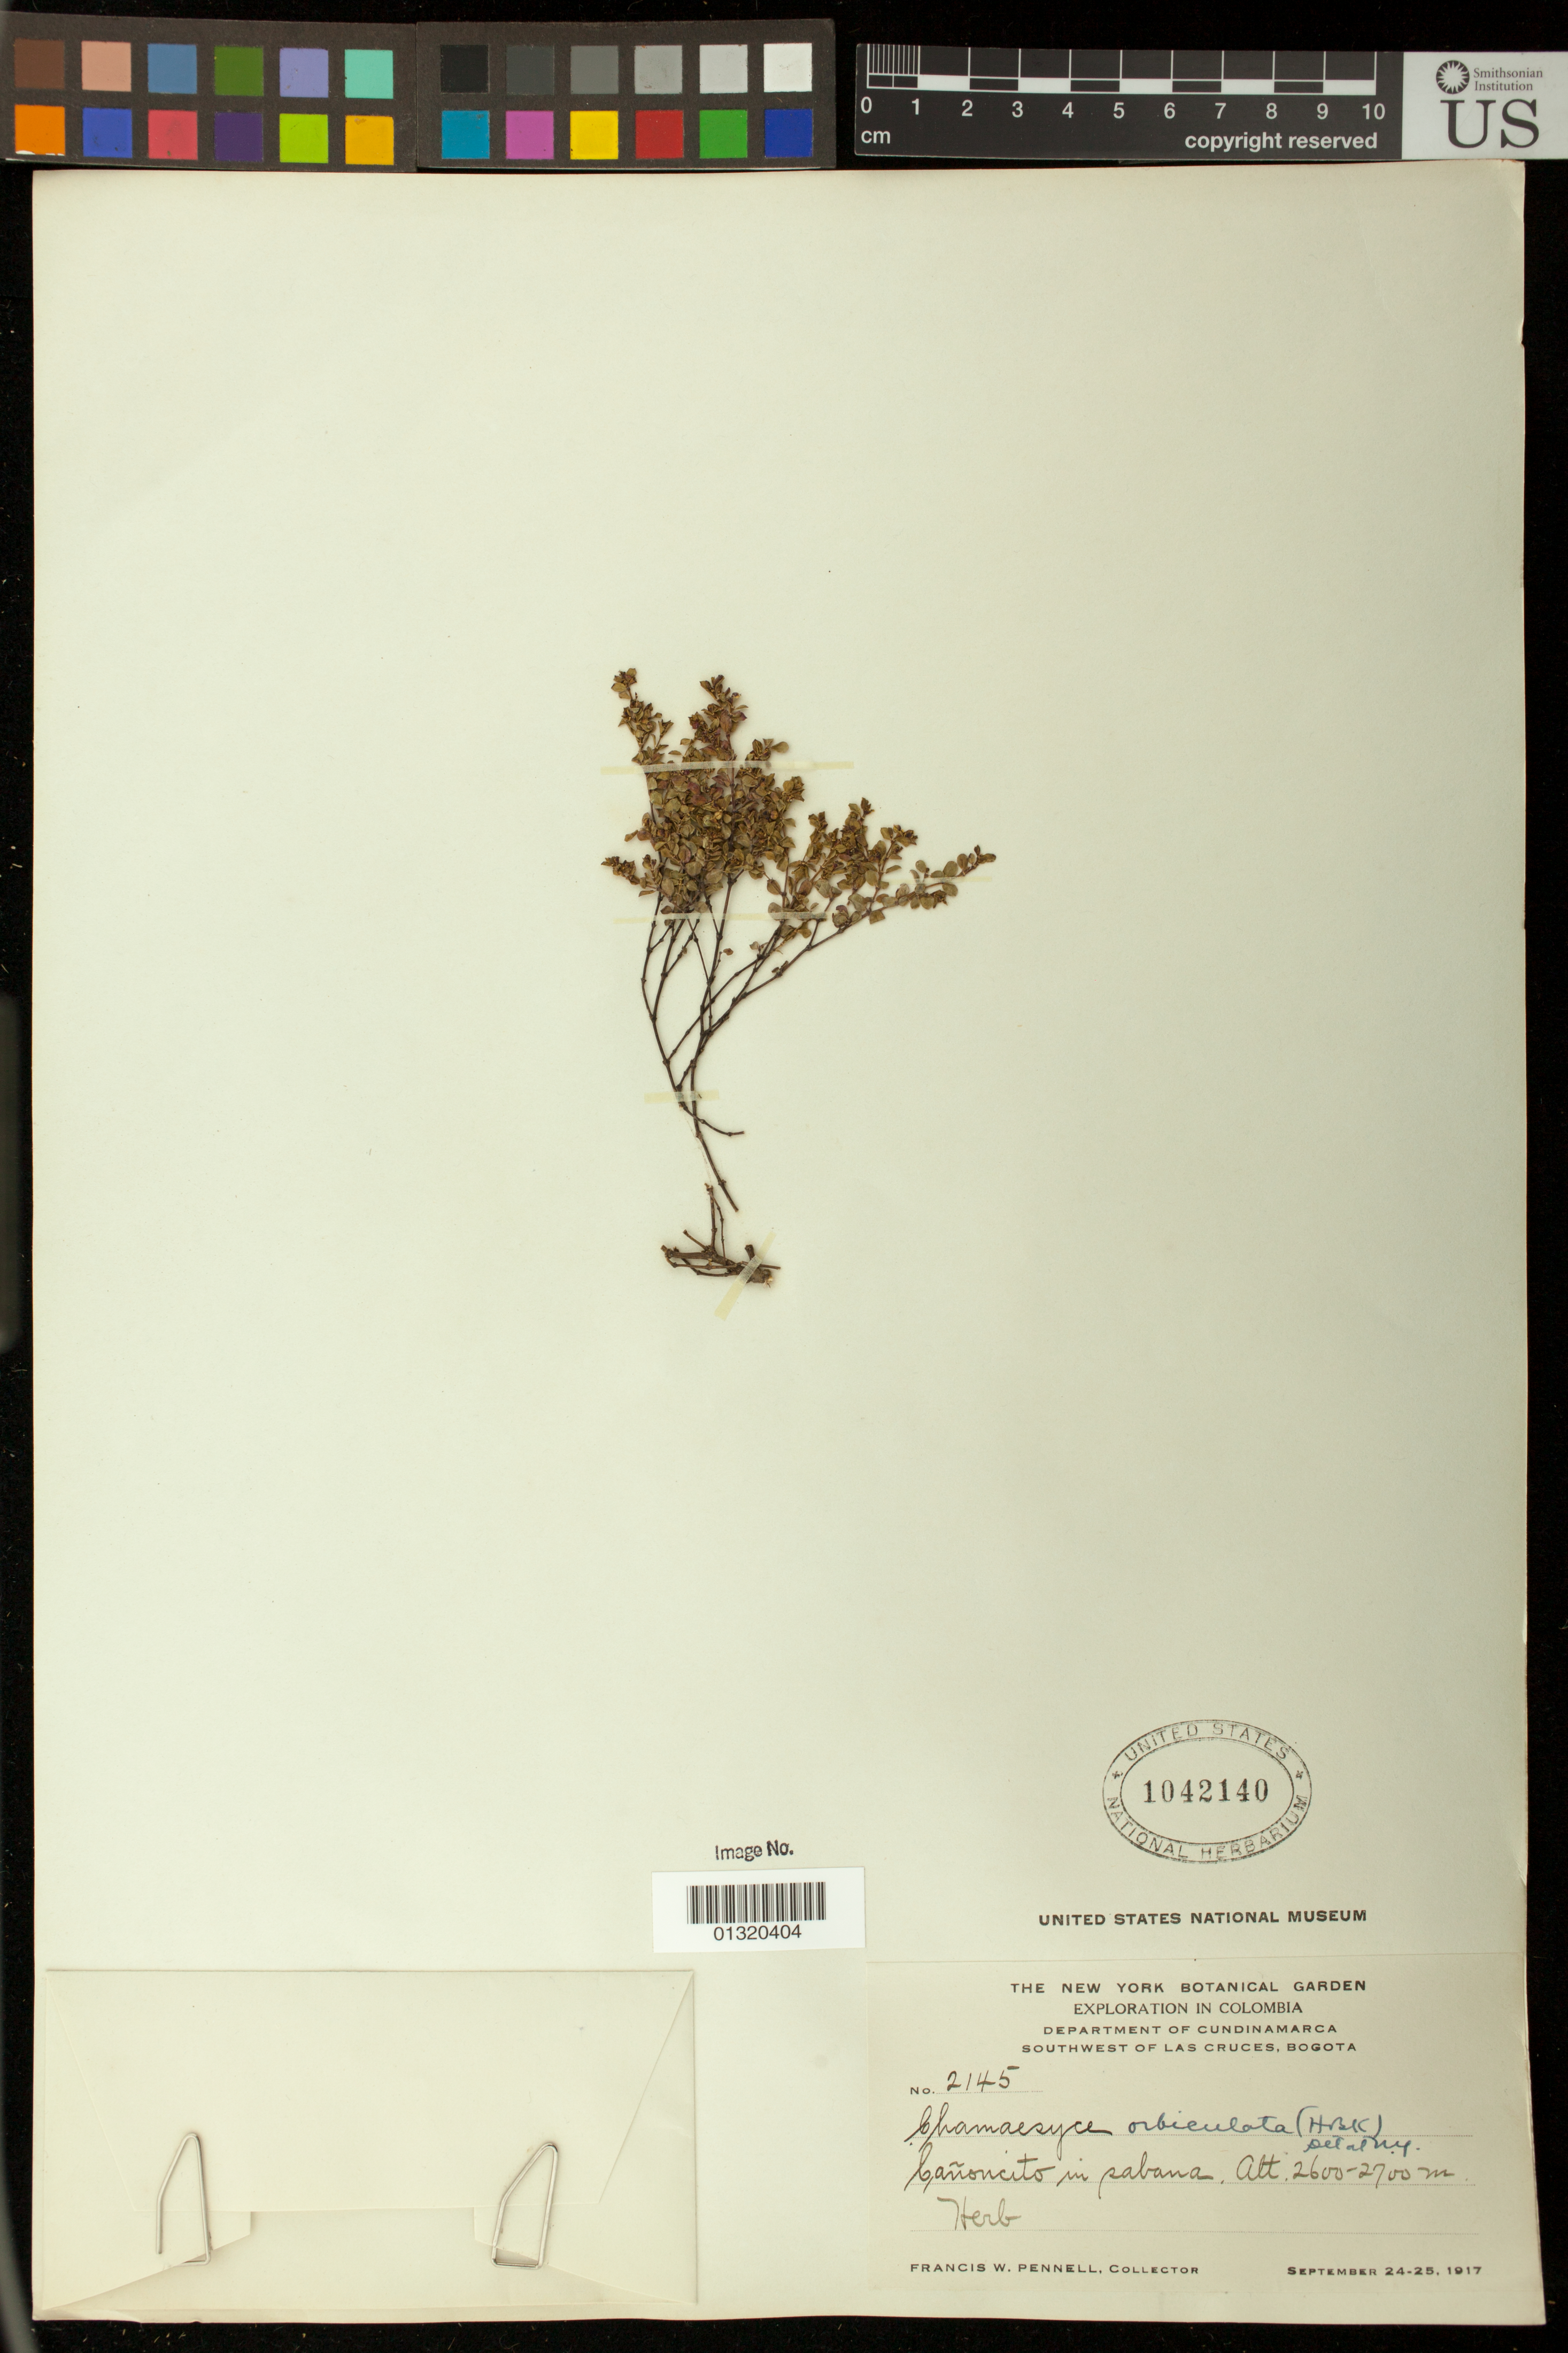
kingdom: Plantae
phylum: Tracheophyta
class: Magnoliopsida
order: Malpighiales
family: Euphorbiaceae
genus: Euphorbia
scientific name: Euphorbia orbiculata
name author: Kunth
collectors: F. W. Pennell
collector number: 2145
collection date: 1917-09-24/1917-09-25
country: Colombia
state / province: Cundinamarca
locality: Southwest of Las Cruces, Bogota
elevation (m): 2600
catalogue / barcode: US 1042140